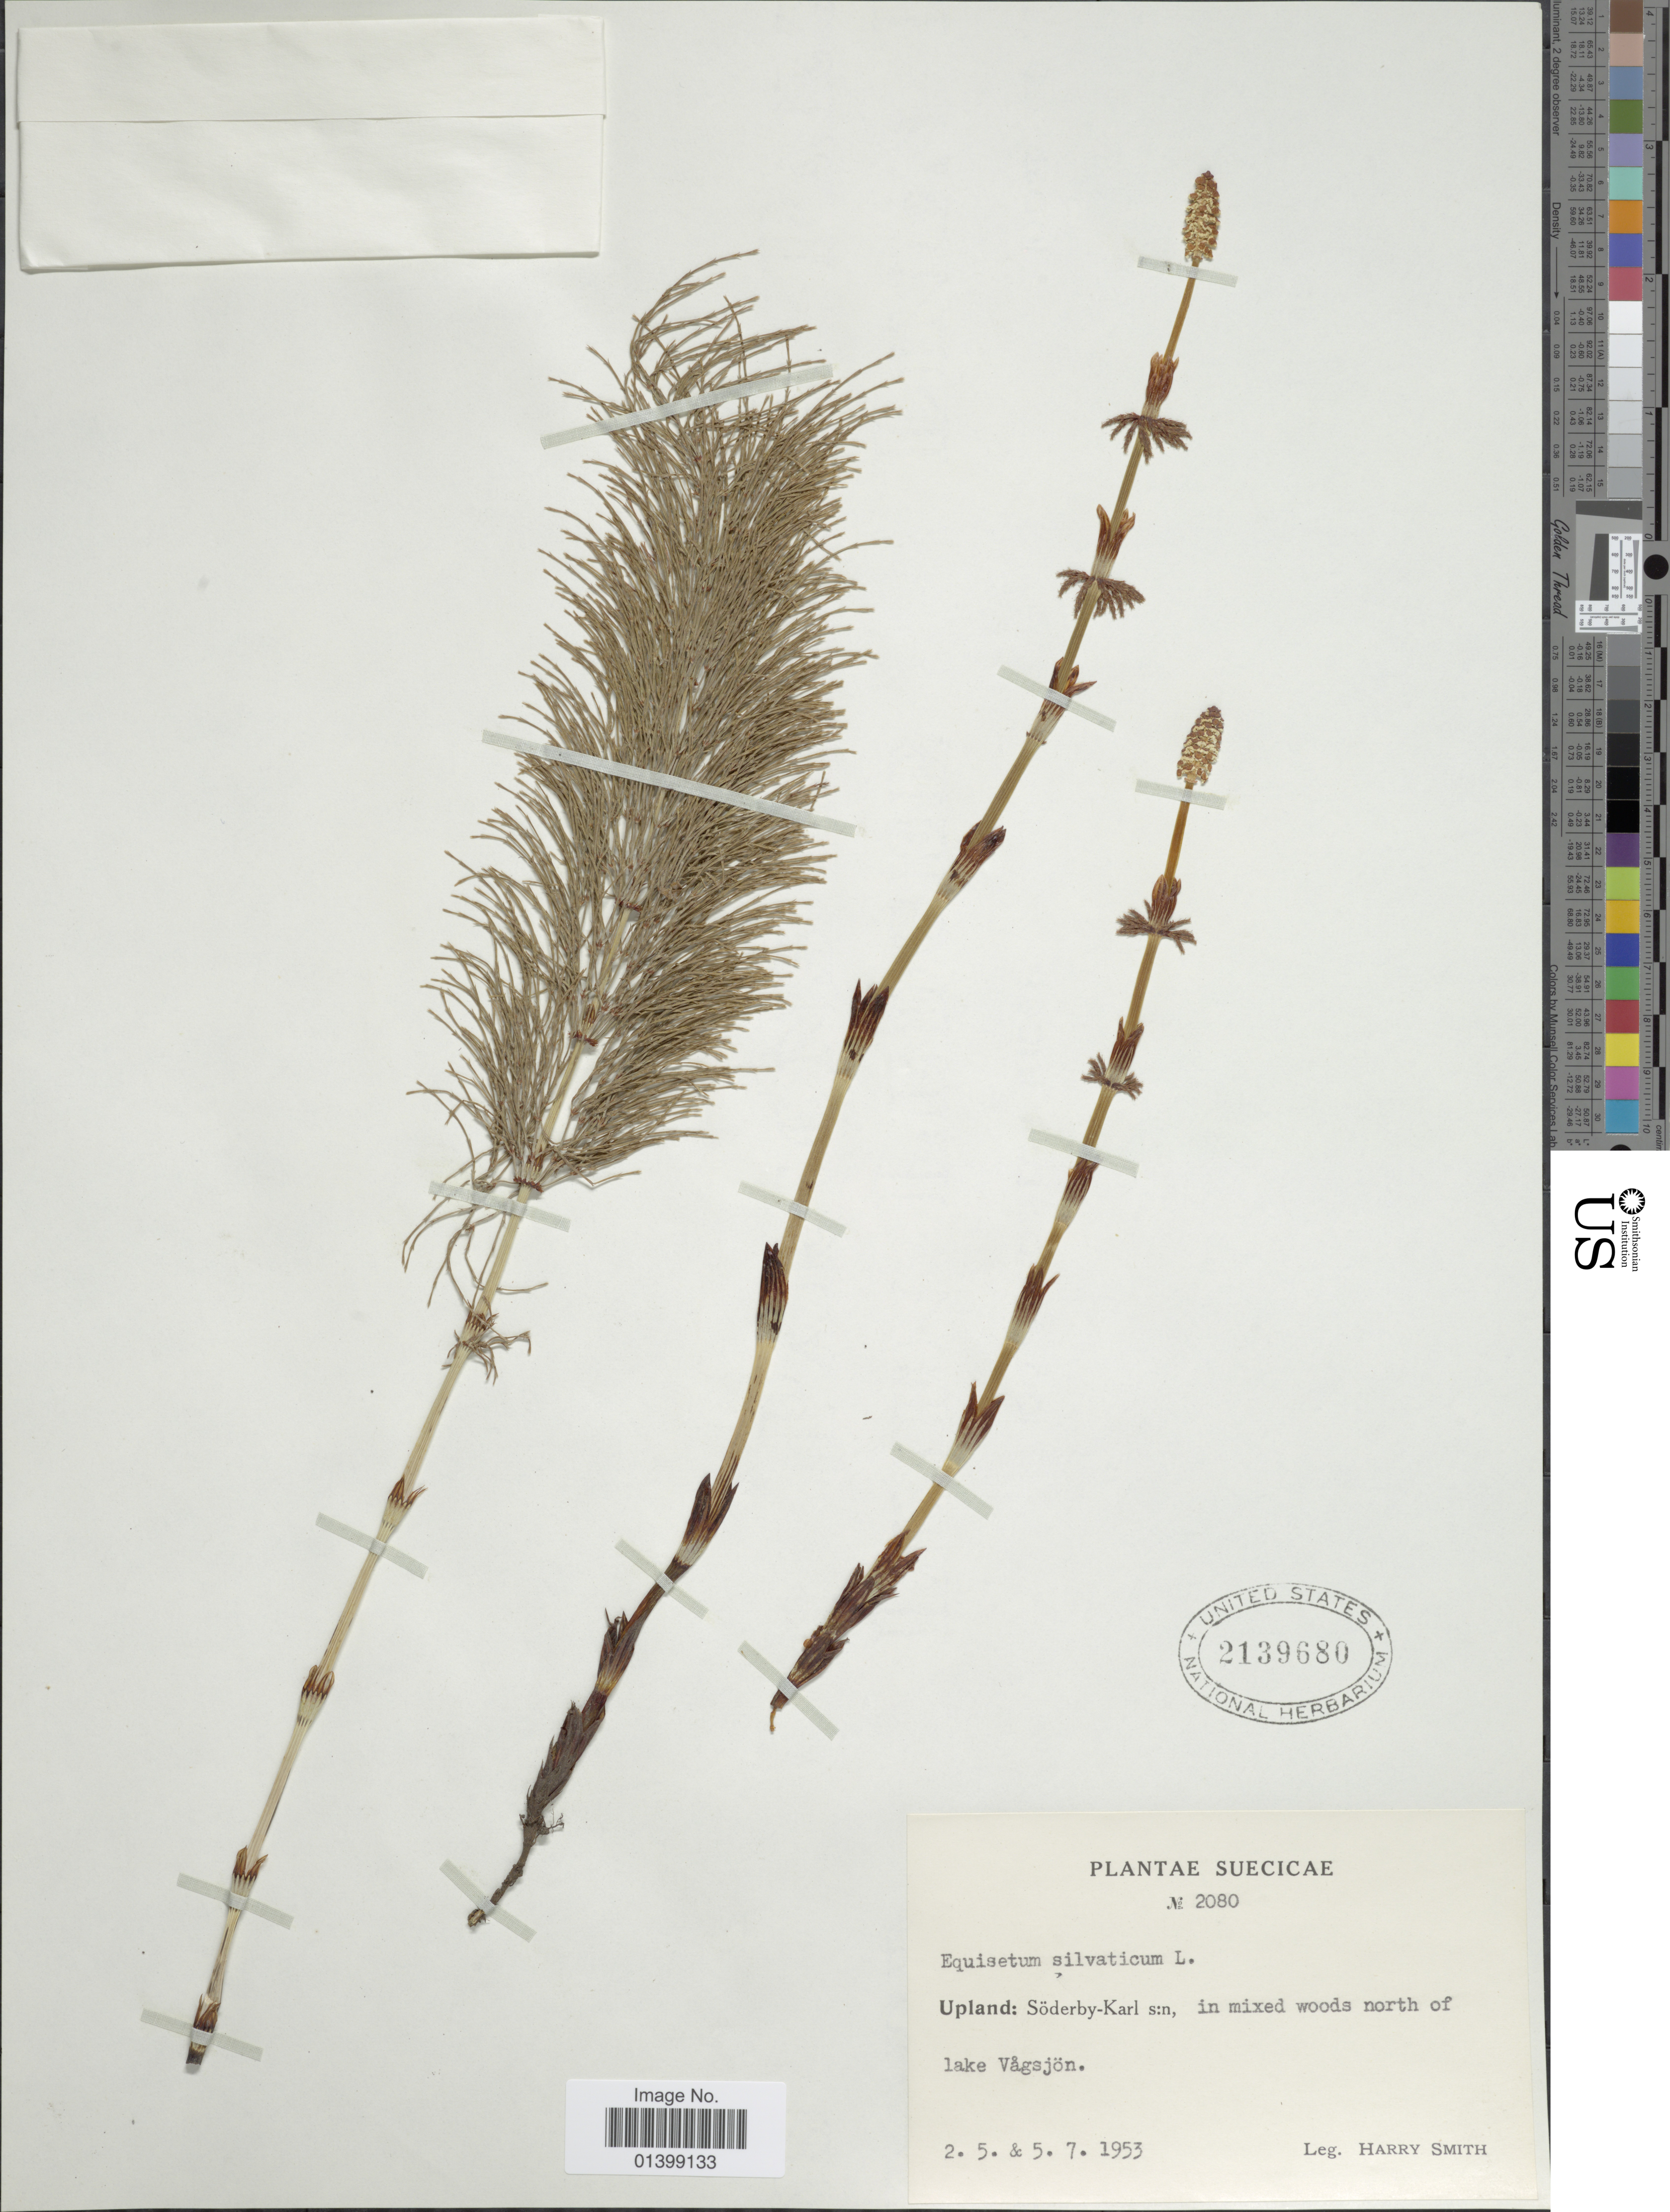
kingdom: Plantae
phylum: Tracheophyta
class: Polypodiopsida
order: Equisetales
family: Equisetaceae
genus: Equisetum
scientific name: Equisetum sylvaticum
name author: L.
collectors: H. Smith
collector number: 2080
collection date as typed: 2.5 & 5.7. 1953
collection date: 1953-05-02/1953-07-05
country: Sweden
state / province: Stockholm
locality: Upland: Söderby-Karl s:n, in mixed woods north of lake Vågsjön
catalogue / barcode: US 2139680